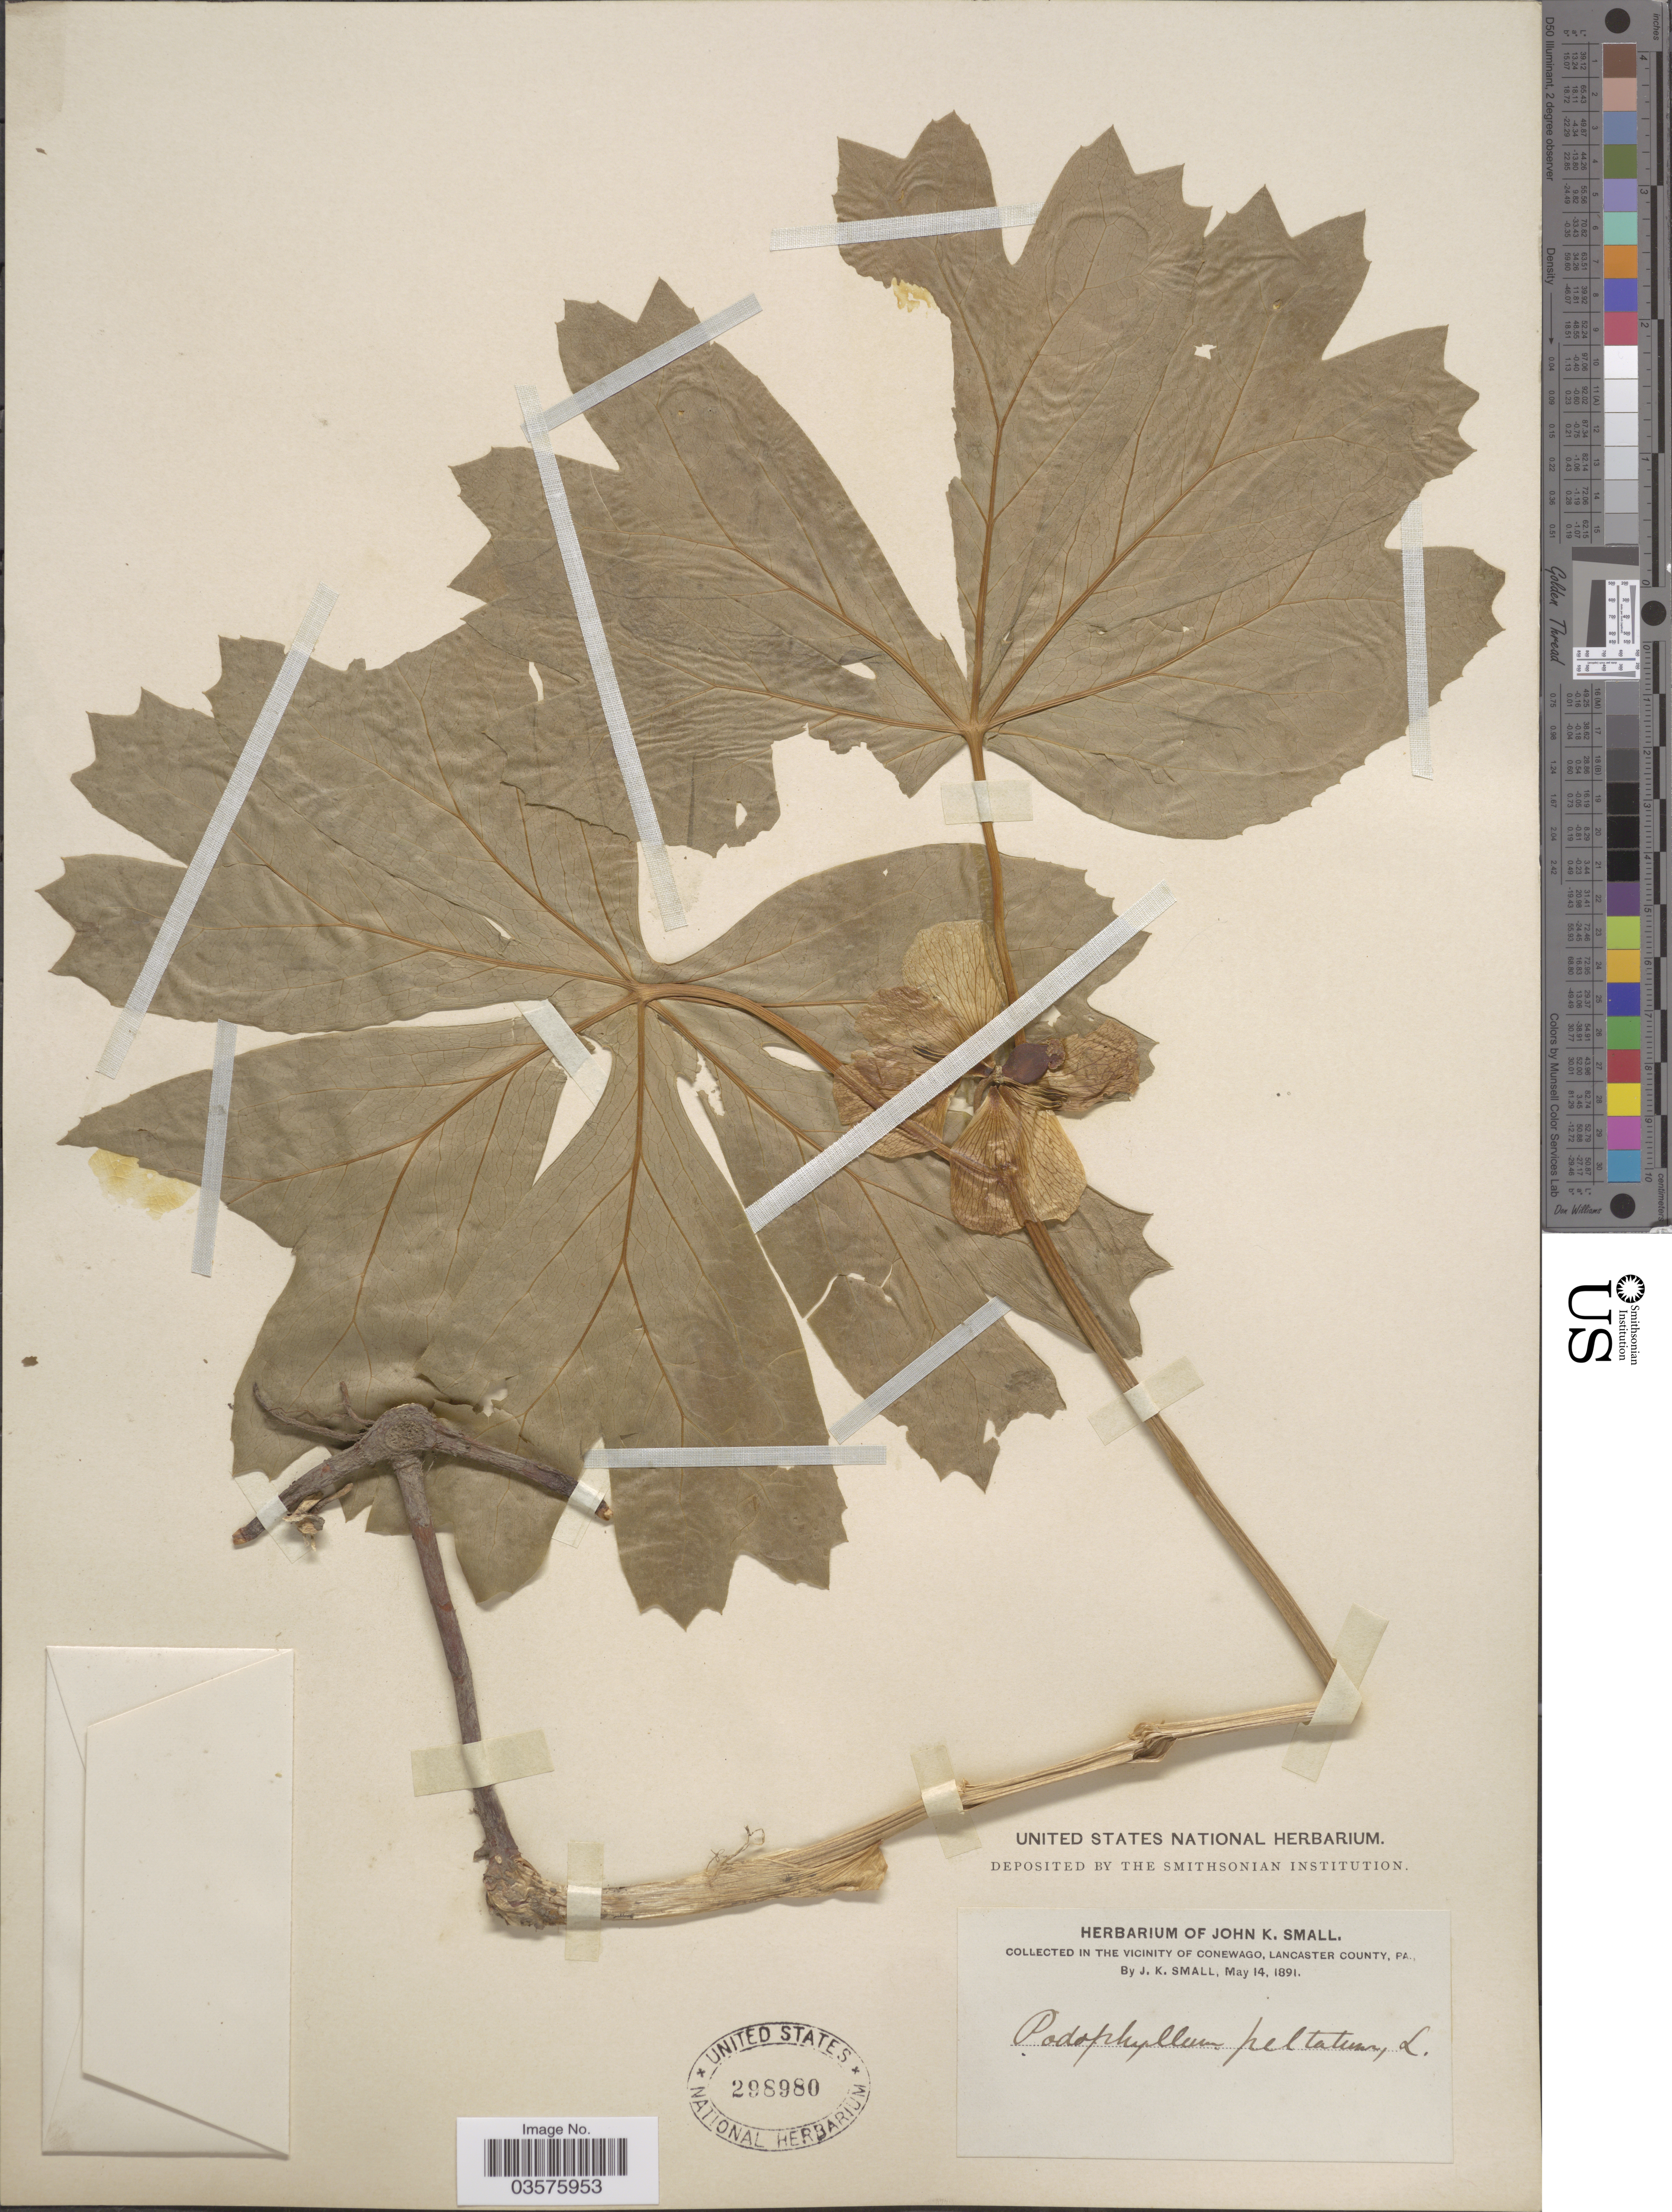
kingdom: Plantae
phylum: Tracheophyta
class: Magnoliopsida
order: Ranunculales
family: Berberidaceae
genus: Podophyllum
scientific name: Podophyllum peltatum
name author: L.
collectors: J. K. Small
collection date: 1891-05-14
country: United States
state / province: Pennsylvania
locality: The vicinity of Conewago, Lancaster County.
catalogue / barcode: US 298980